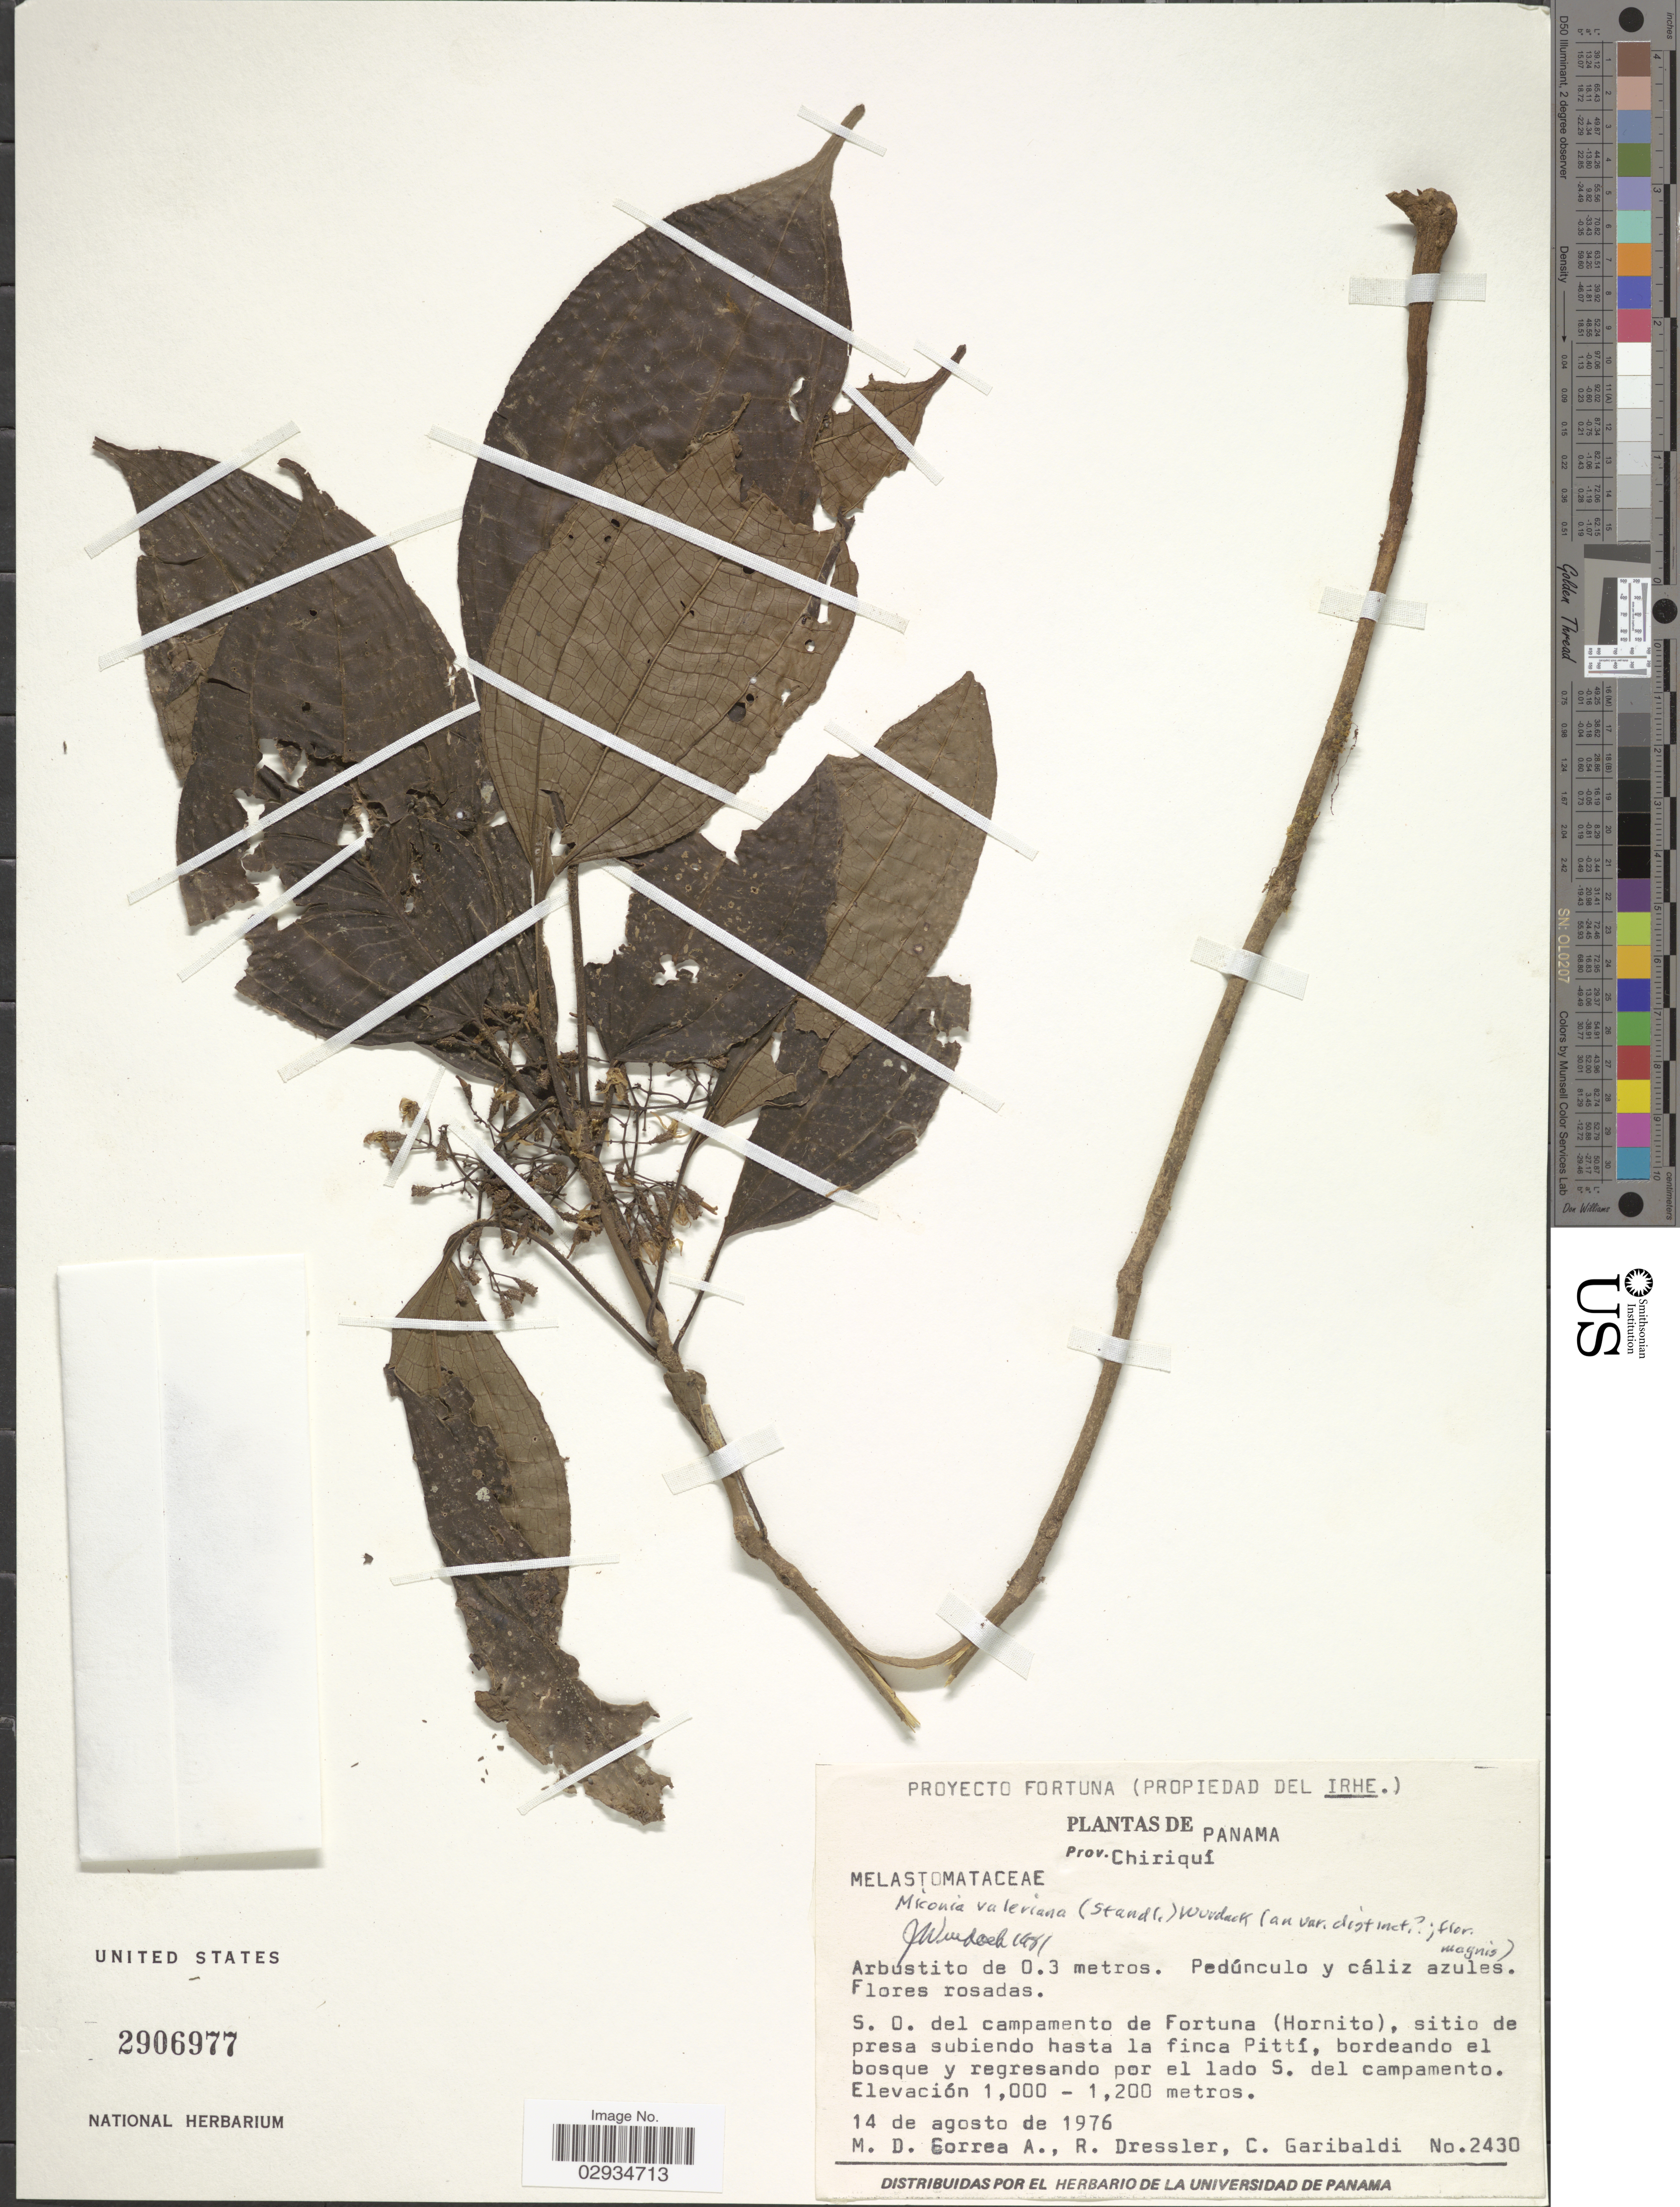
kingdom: Plantae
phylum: Tracheophyta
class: Magnoliopsida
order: Myrtales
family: Melastomataceae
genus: Miconia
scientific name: Miconia valeriana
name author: (Standl.) Wurdack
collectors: M. D. Corrêa-A., R. Dressler & C. Garibaldi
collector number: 2430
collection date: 1976-08-14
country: Panama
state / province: Chiriqui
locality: S.O. del campamento de Fortuna (Hornito), sitio de presa subiendo hasta la finca Pittí. bordeando el bosque y regresando por el lado S. del campamento.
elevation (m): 1000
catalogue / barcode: US 2906977